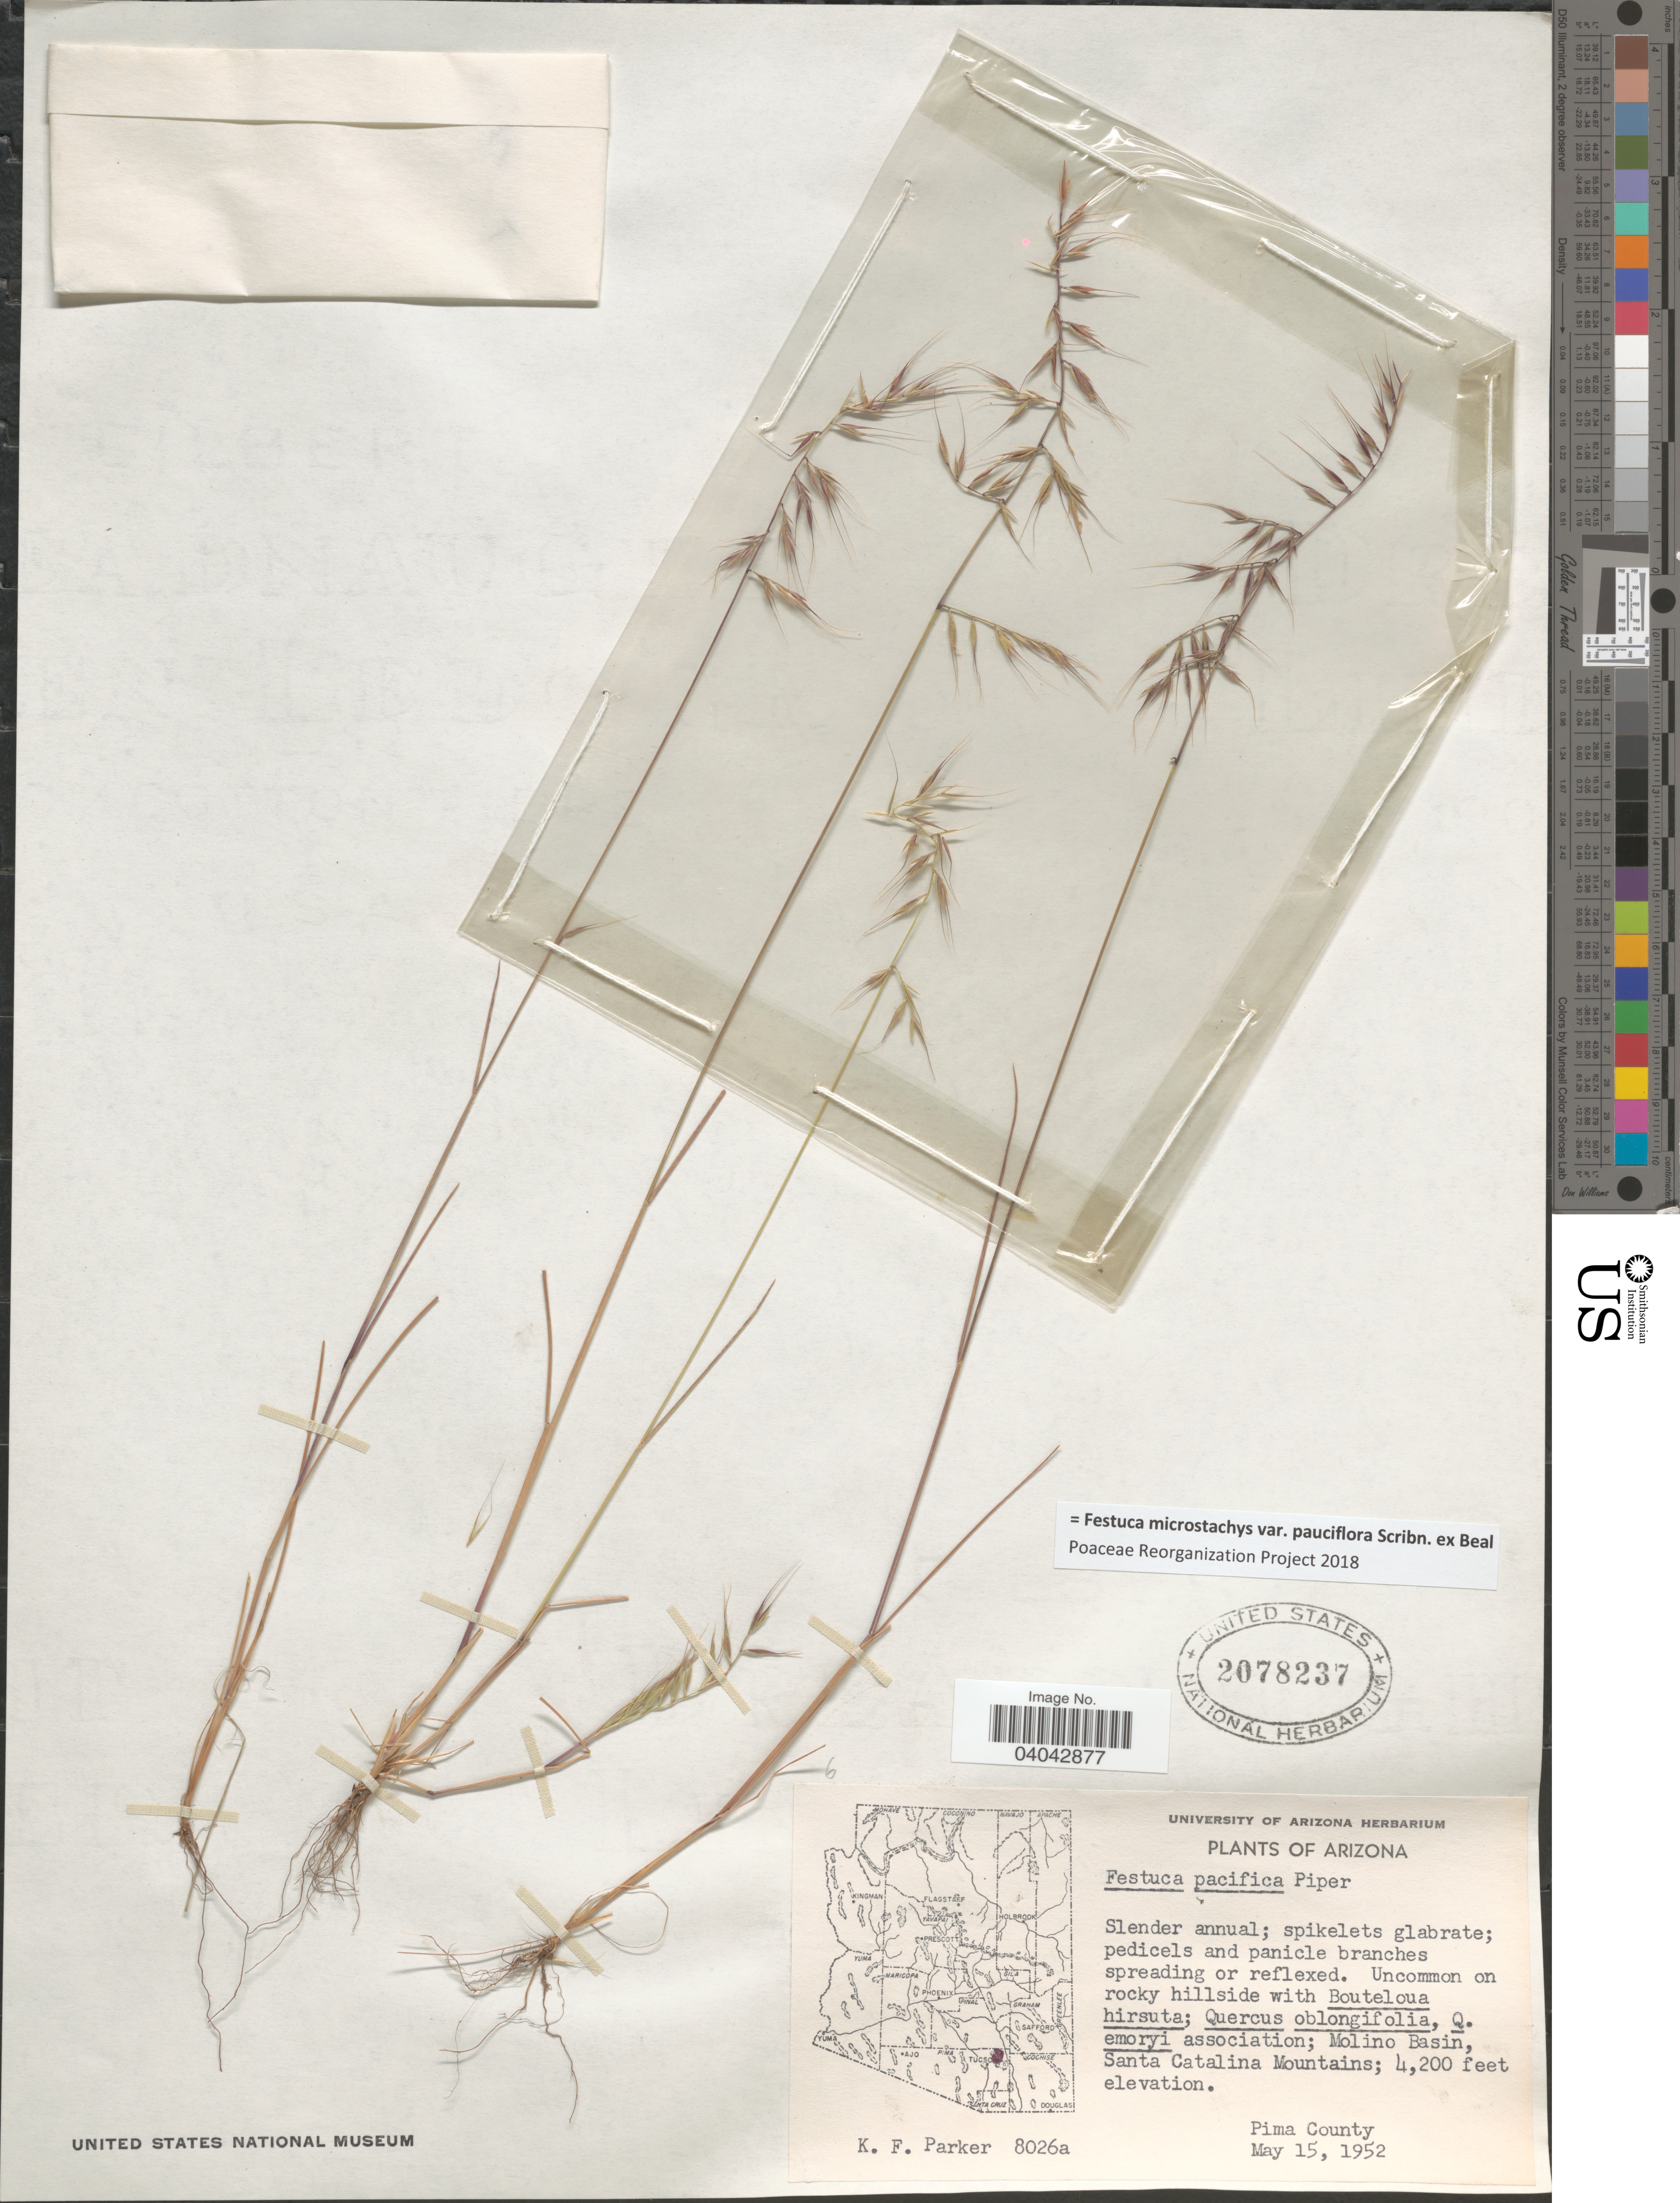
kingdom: Plantae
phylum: Tracheophyta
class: Liliopsida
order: Poales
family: Poaceae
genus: Festuca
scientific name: Festuca microstachys var. pauciflora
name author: Scribn. ex W.J. Beal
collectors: K. F. Parker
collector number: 8026a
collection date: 1952-05-15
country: United States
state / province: Arizona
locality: Molino Basin, Santa Catalina Mountains. Pima County.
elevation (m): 1280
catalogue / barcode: US 2078237